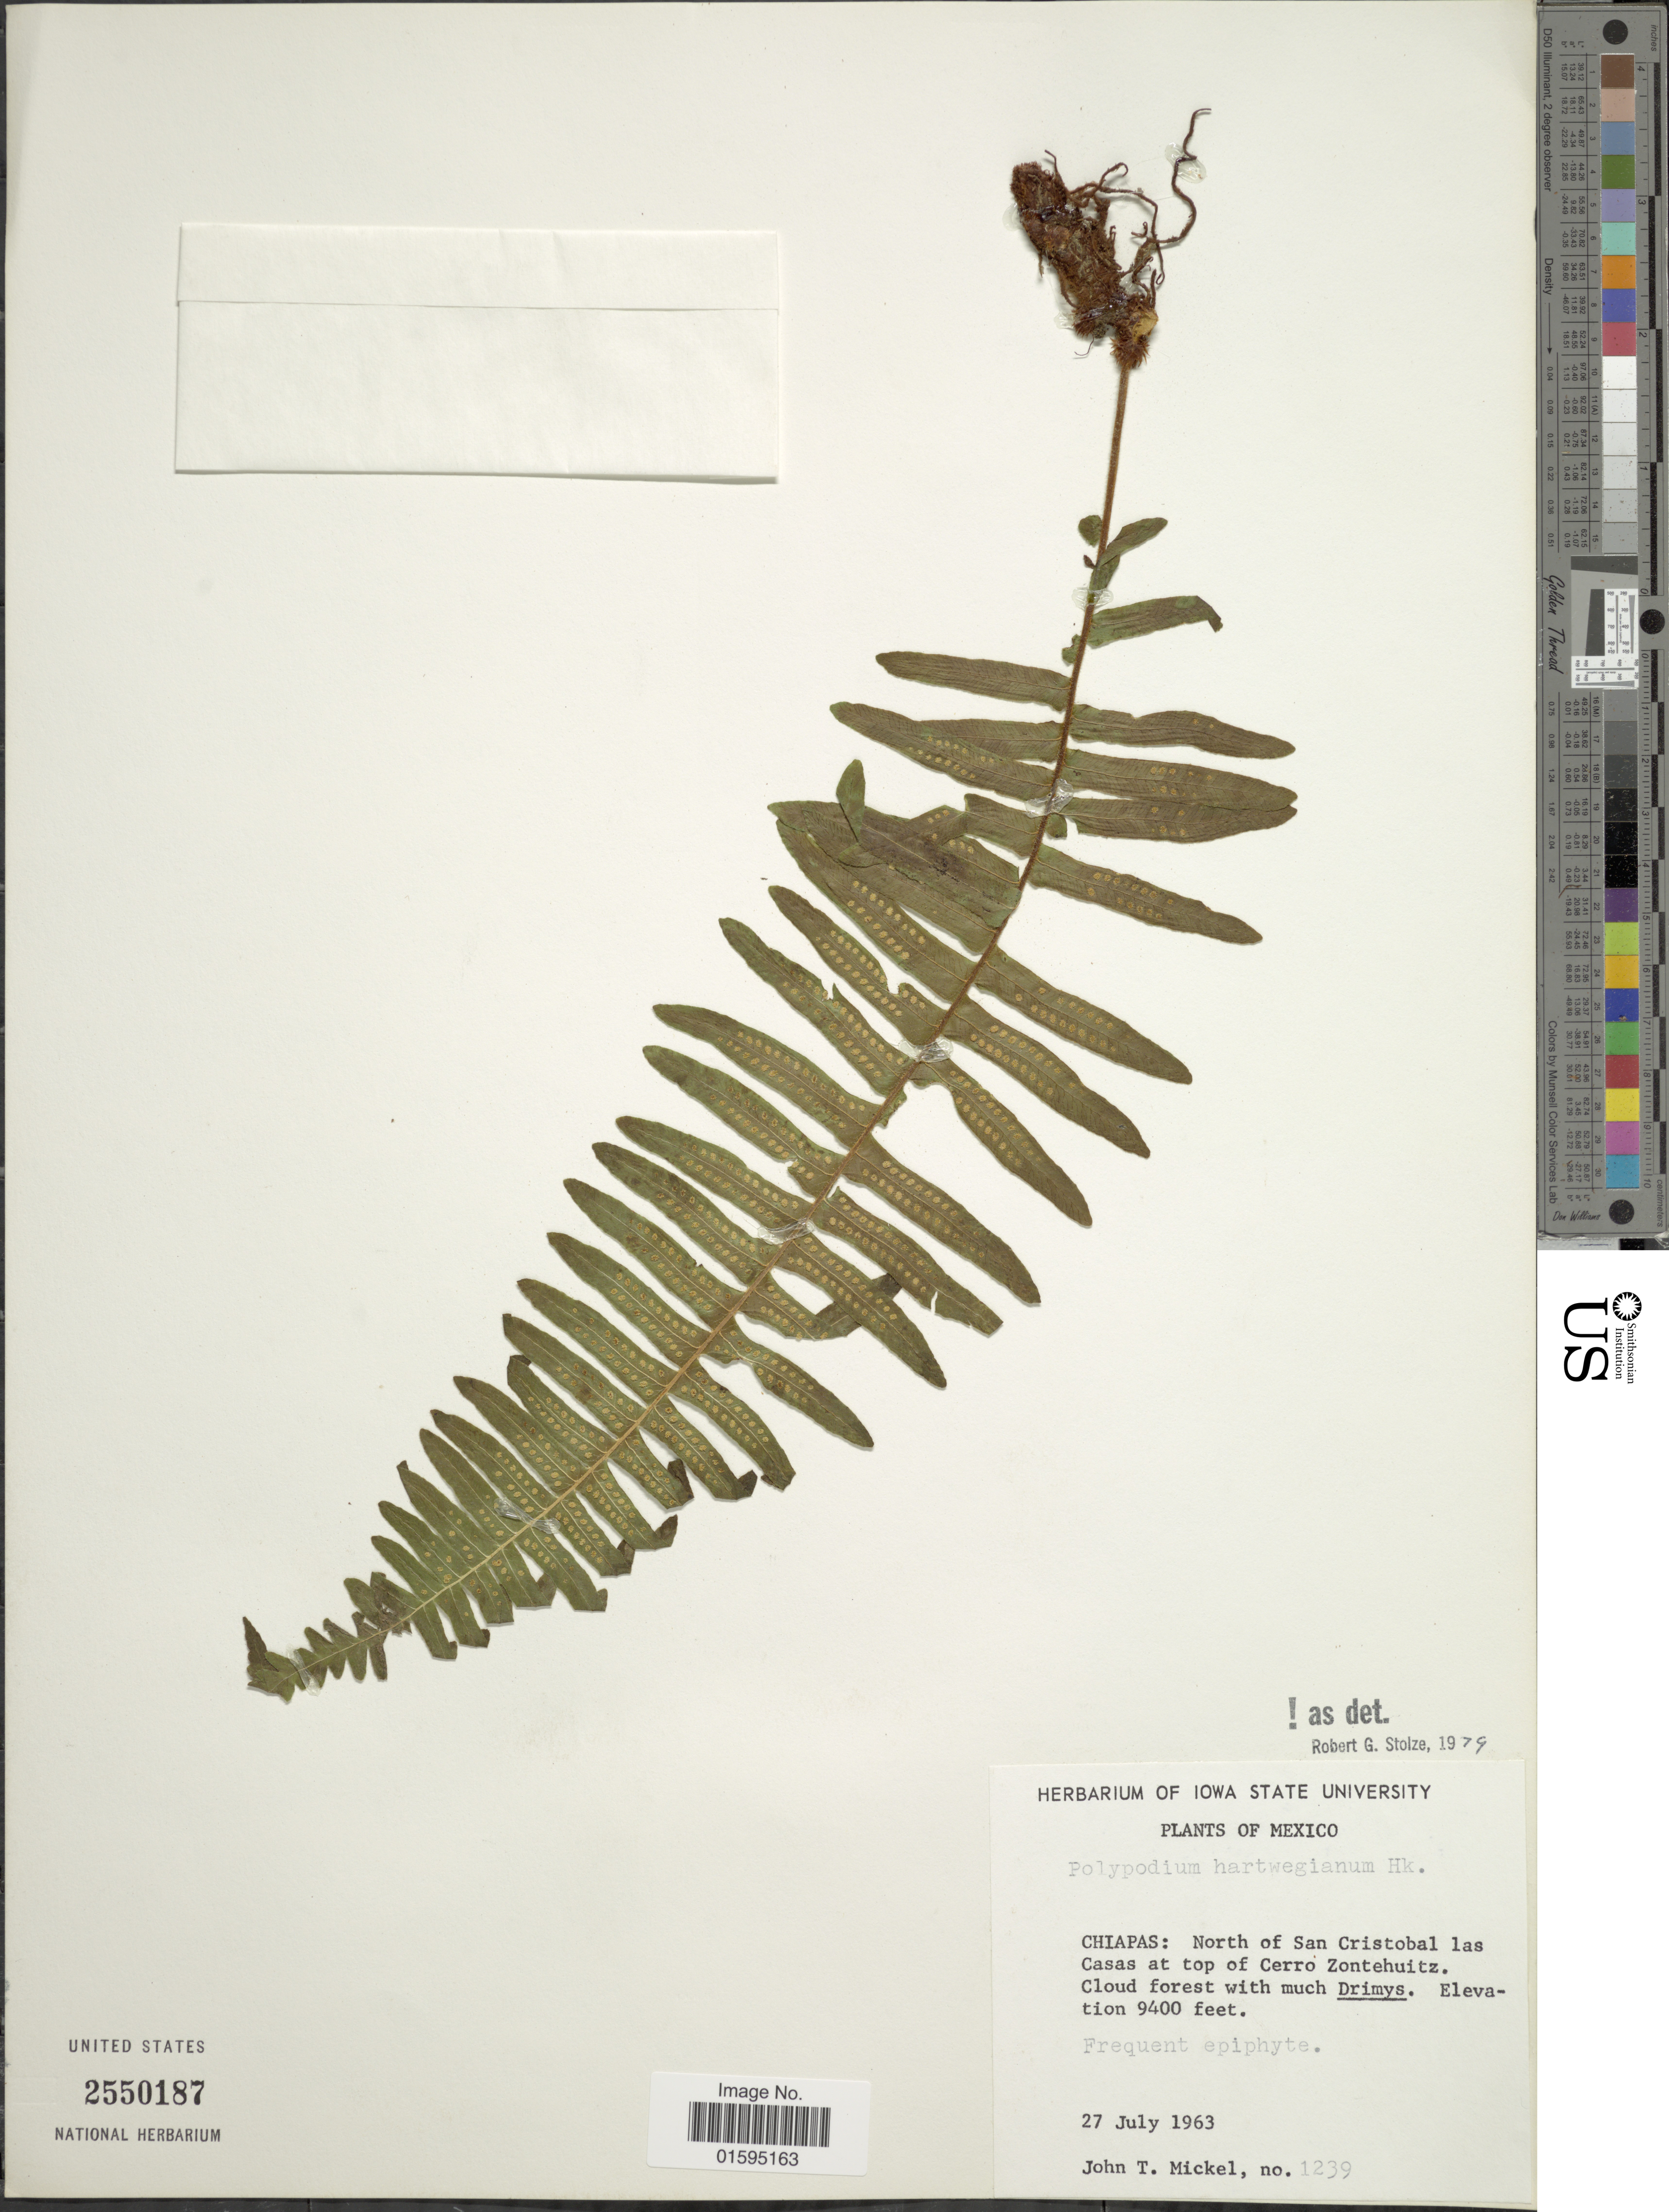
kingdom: Plantae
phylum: Tracheophyta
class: Polypodiopsida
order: Polypodiales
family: Polypodiaceae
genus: Polypodium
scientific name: Polypodium hartwegianum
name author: Hook.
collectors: J. T. Mickel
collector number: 1239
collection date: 1963-07-27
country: Mexico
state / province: Chiapas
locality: North of San Cristobal las Casas at top of Cerro Zontehuitz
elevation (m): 2865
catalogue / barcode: US 2550187